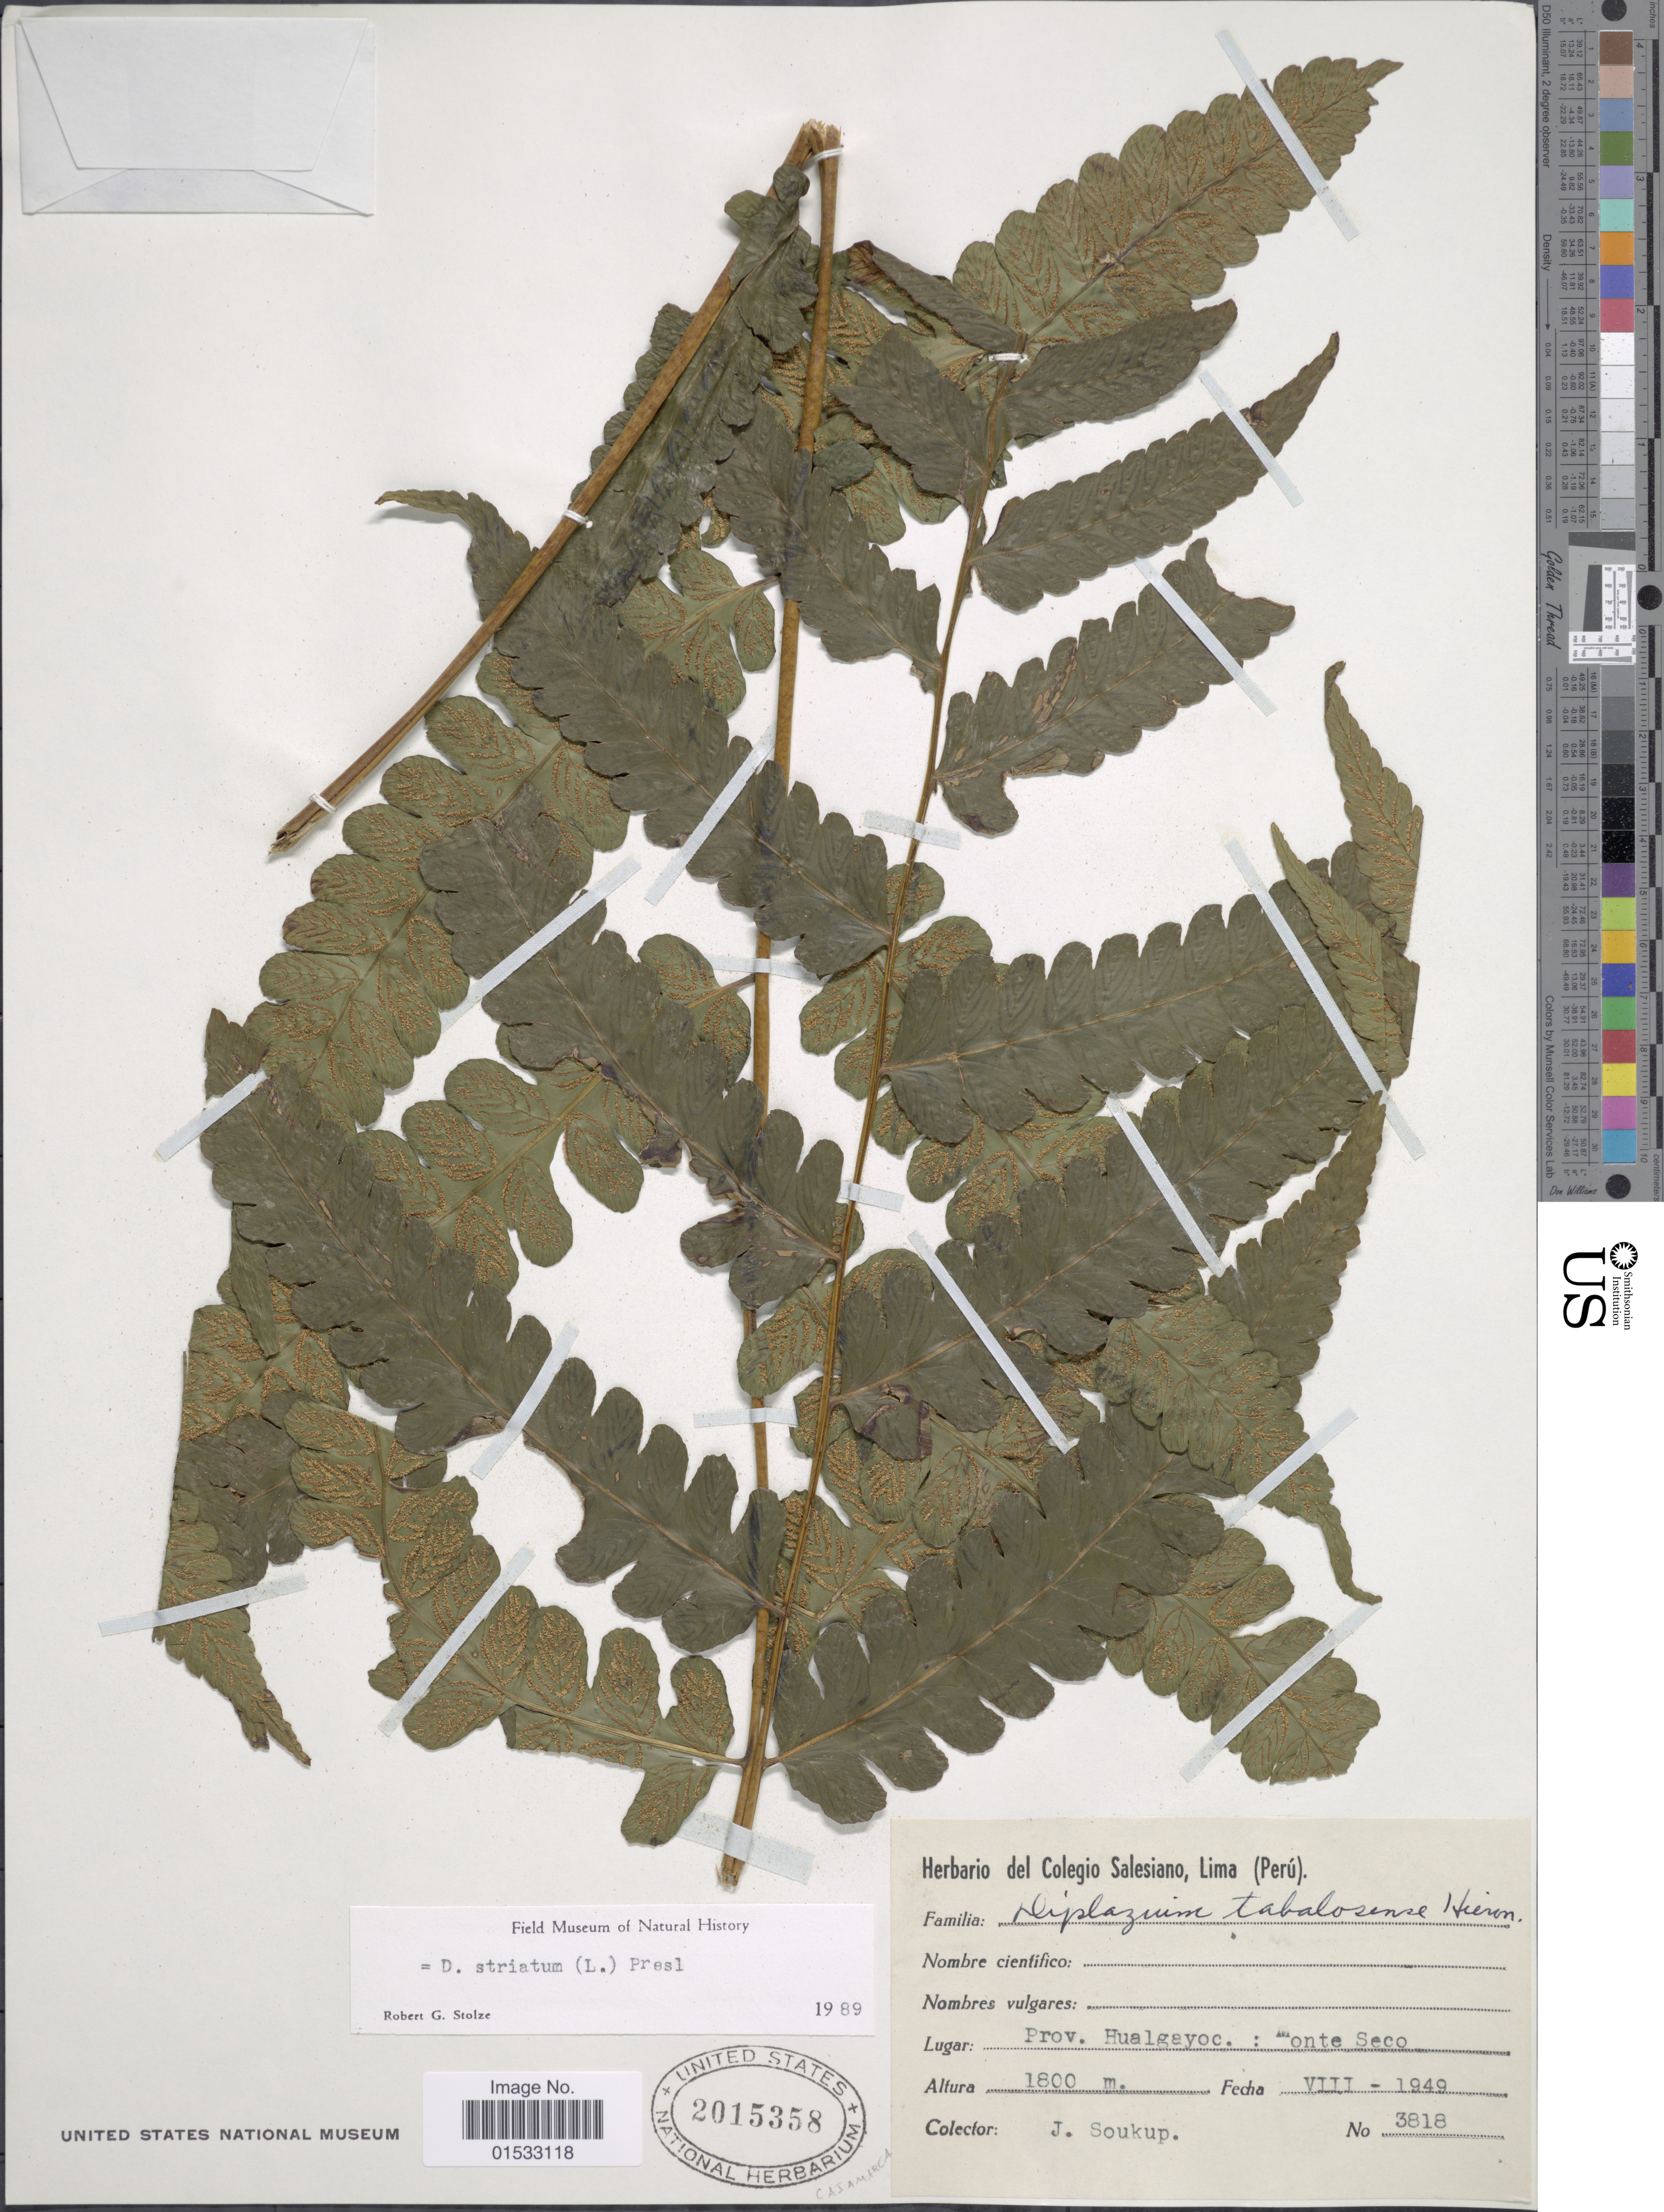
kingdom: Plantae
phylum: Tracheophyta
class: Polypodiopsida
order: Polypodiales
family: Athyriaceae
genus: Diplazium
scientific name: Diplazium striatum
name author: (L.) C. Presl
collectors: J. Soukup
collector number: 3818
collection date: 1949-08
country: Peru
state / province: Lima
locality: Prov. Hualgayoc. : Monte Seco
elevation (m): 1800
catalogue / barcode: US 2015358